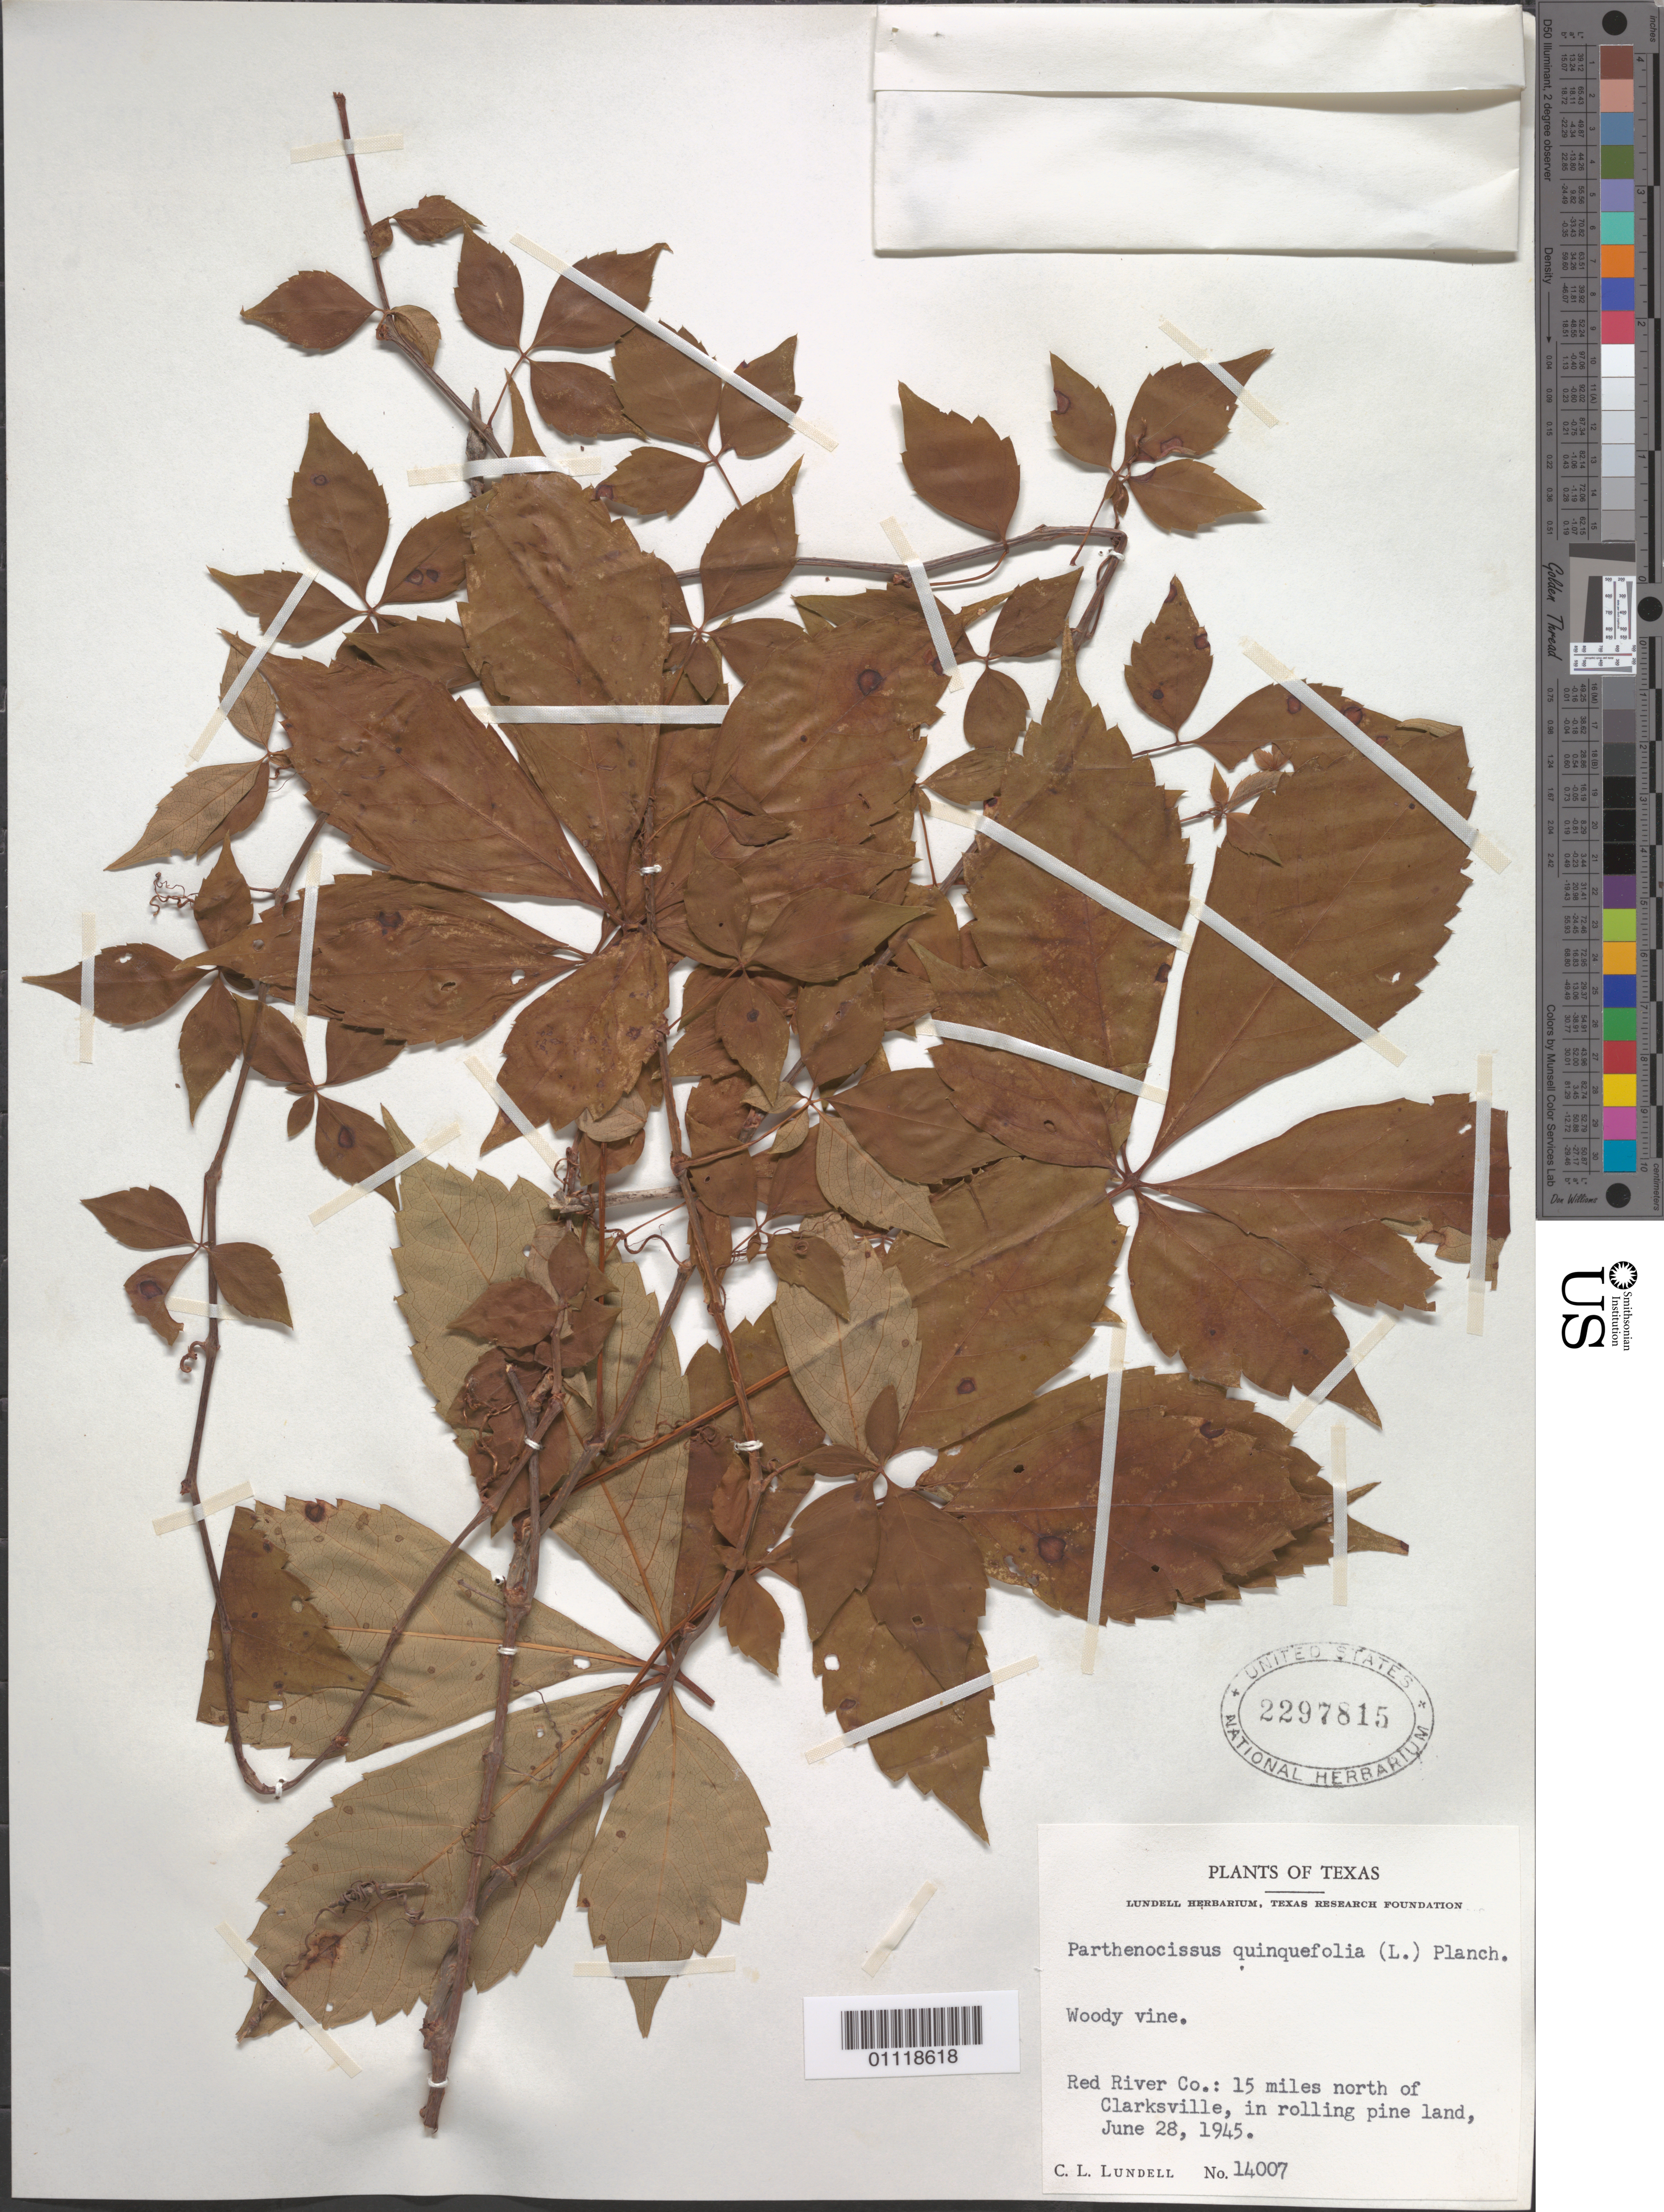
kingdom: Plantae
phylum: Tracheophyta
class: Magnoliopsida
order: Vitales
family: Vitaceae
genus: Parthenocissus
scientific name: Parthenocissus quinquefolia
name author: (L.) Planch.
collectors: C. L. Lundell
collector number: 14007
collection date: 1945-06-28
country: United States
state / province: Texas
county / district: Red River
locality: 15 mi N of Clarksville.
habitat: Woody vine.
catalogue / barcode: US 2297815